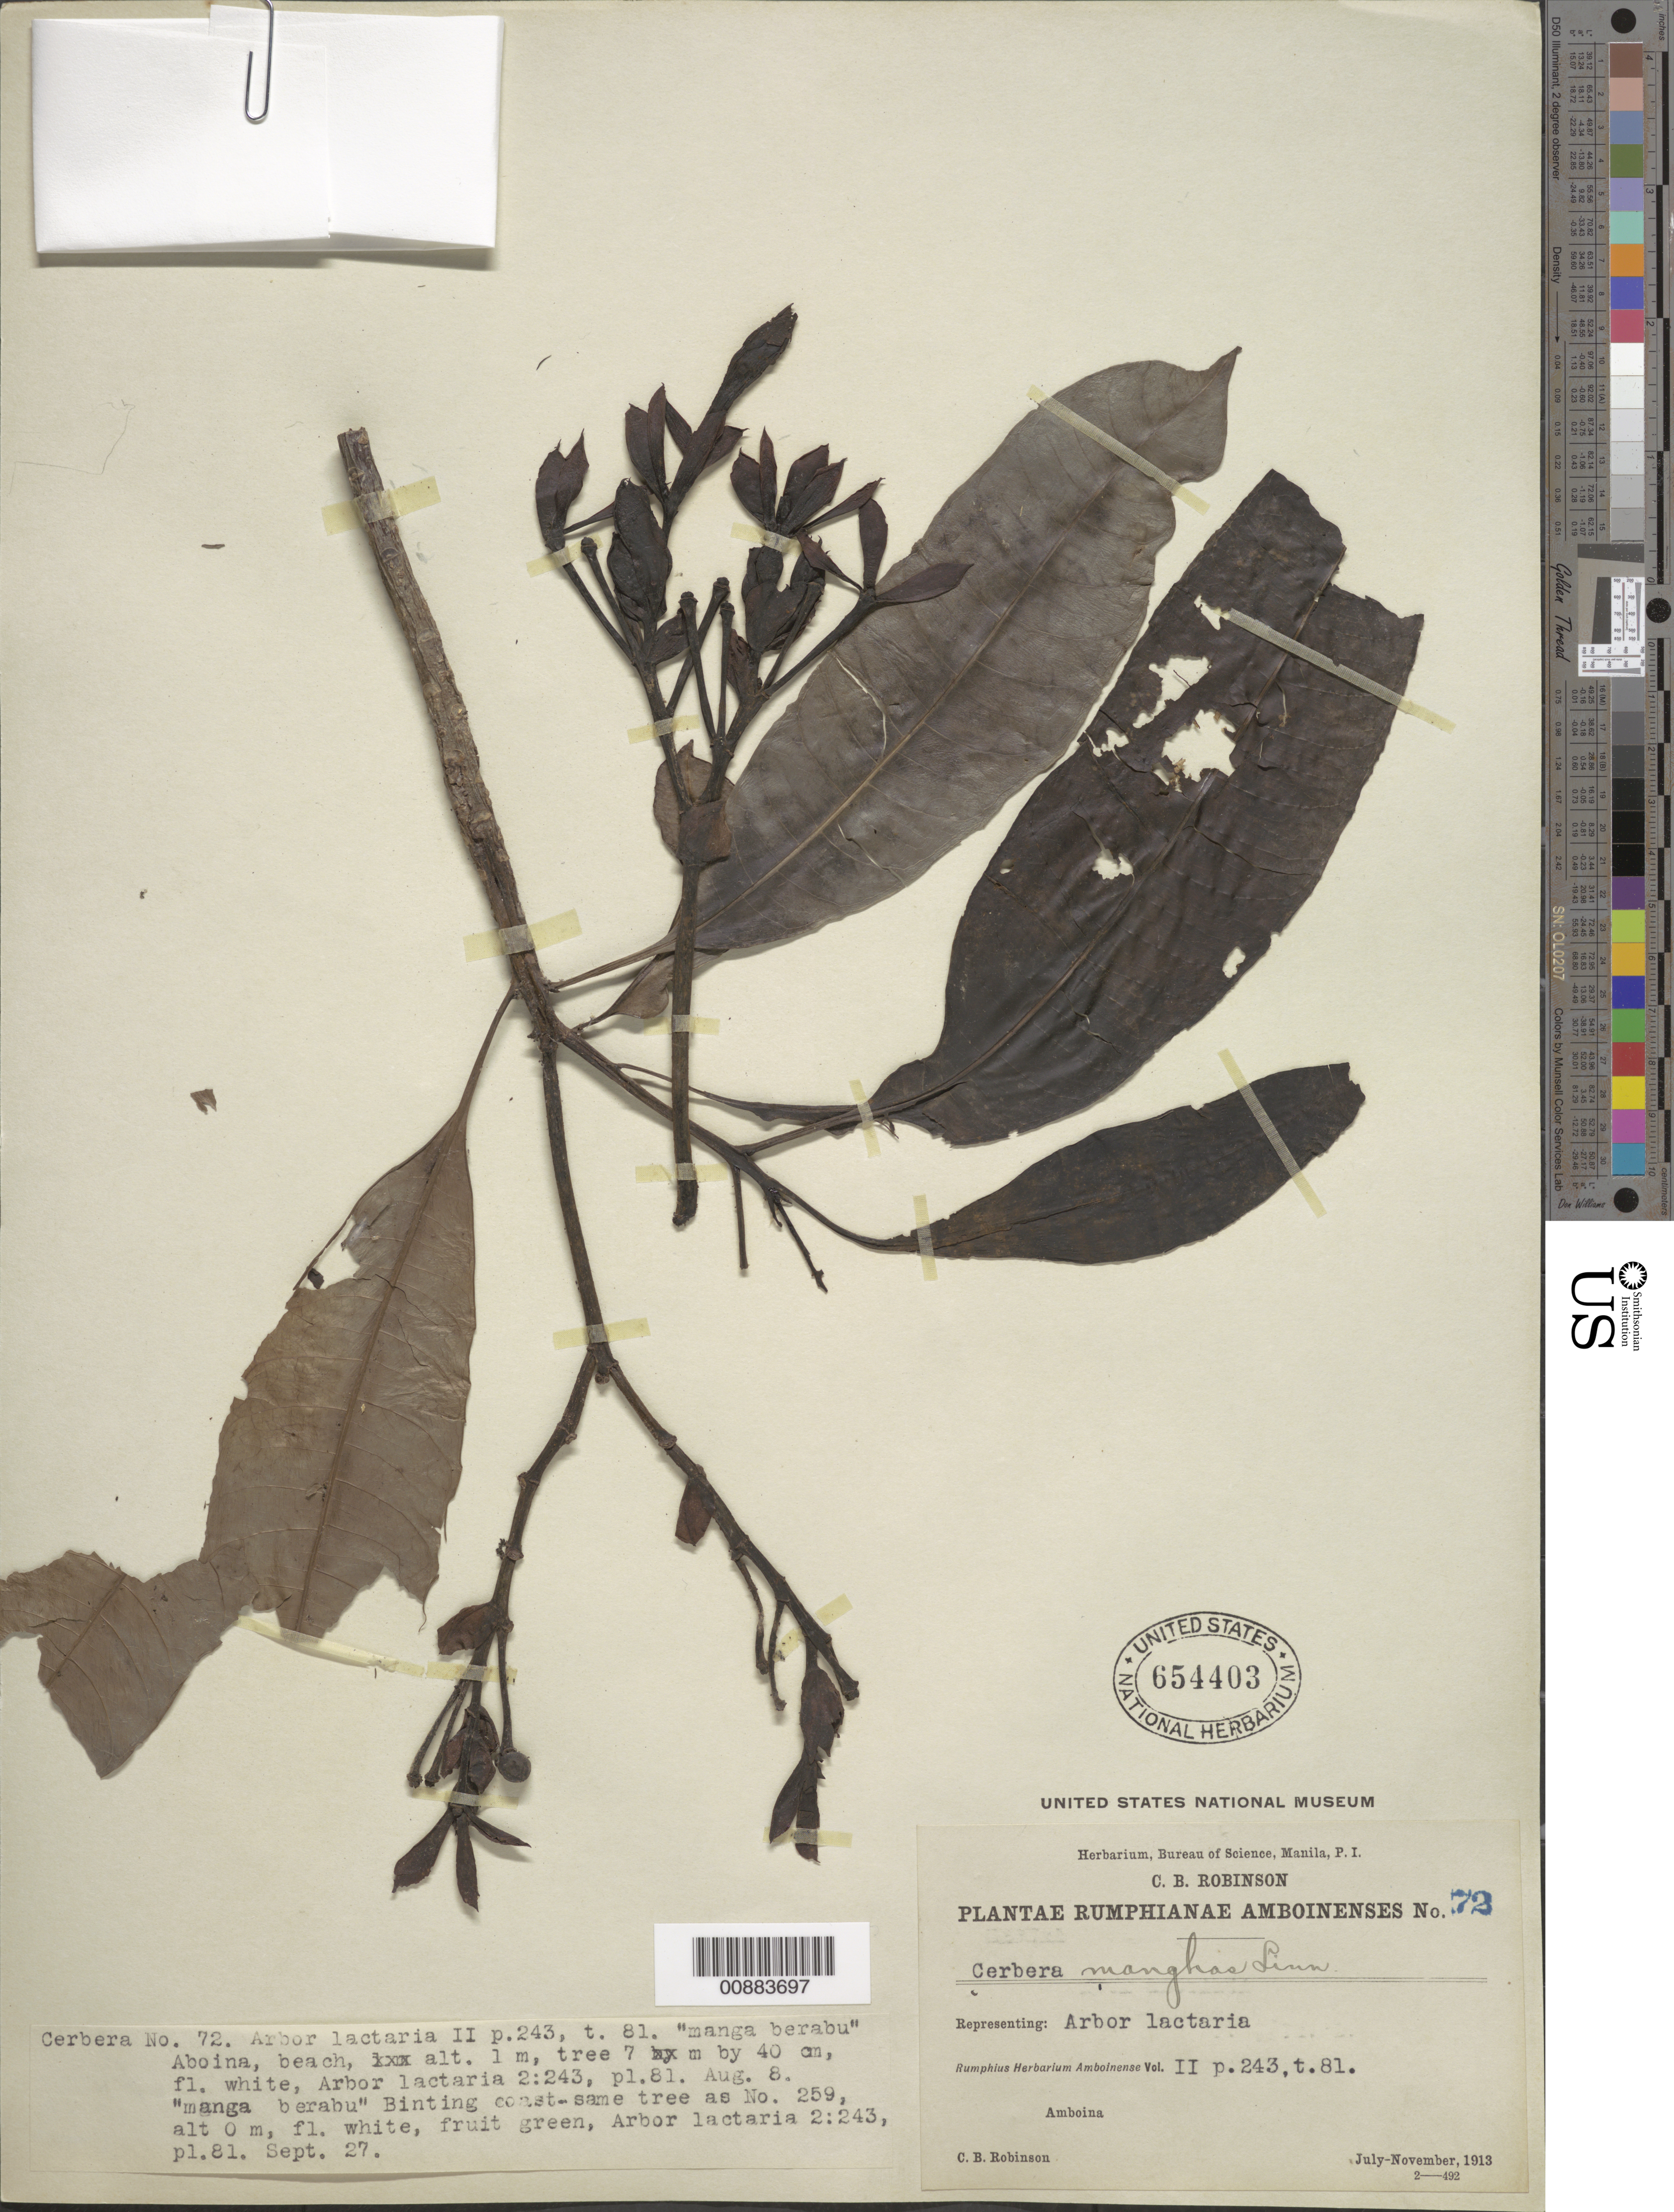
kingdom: Plantae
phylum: Tracheophyta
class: Magnoliopsida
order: Gentianales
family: Apocynaceae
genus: Cerbera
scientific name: Cerbera manghas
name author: L.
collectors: C. Robinson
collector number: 72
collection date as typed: Jul 1913 to Nov 1913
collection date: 1913-07/1913-11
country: Indonesia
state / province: Maluku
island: Amboina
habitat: Beach.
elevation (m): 1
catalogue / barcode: US 654403